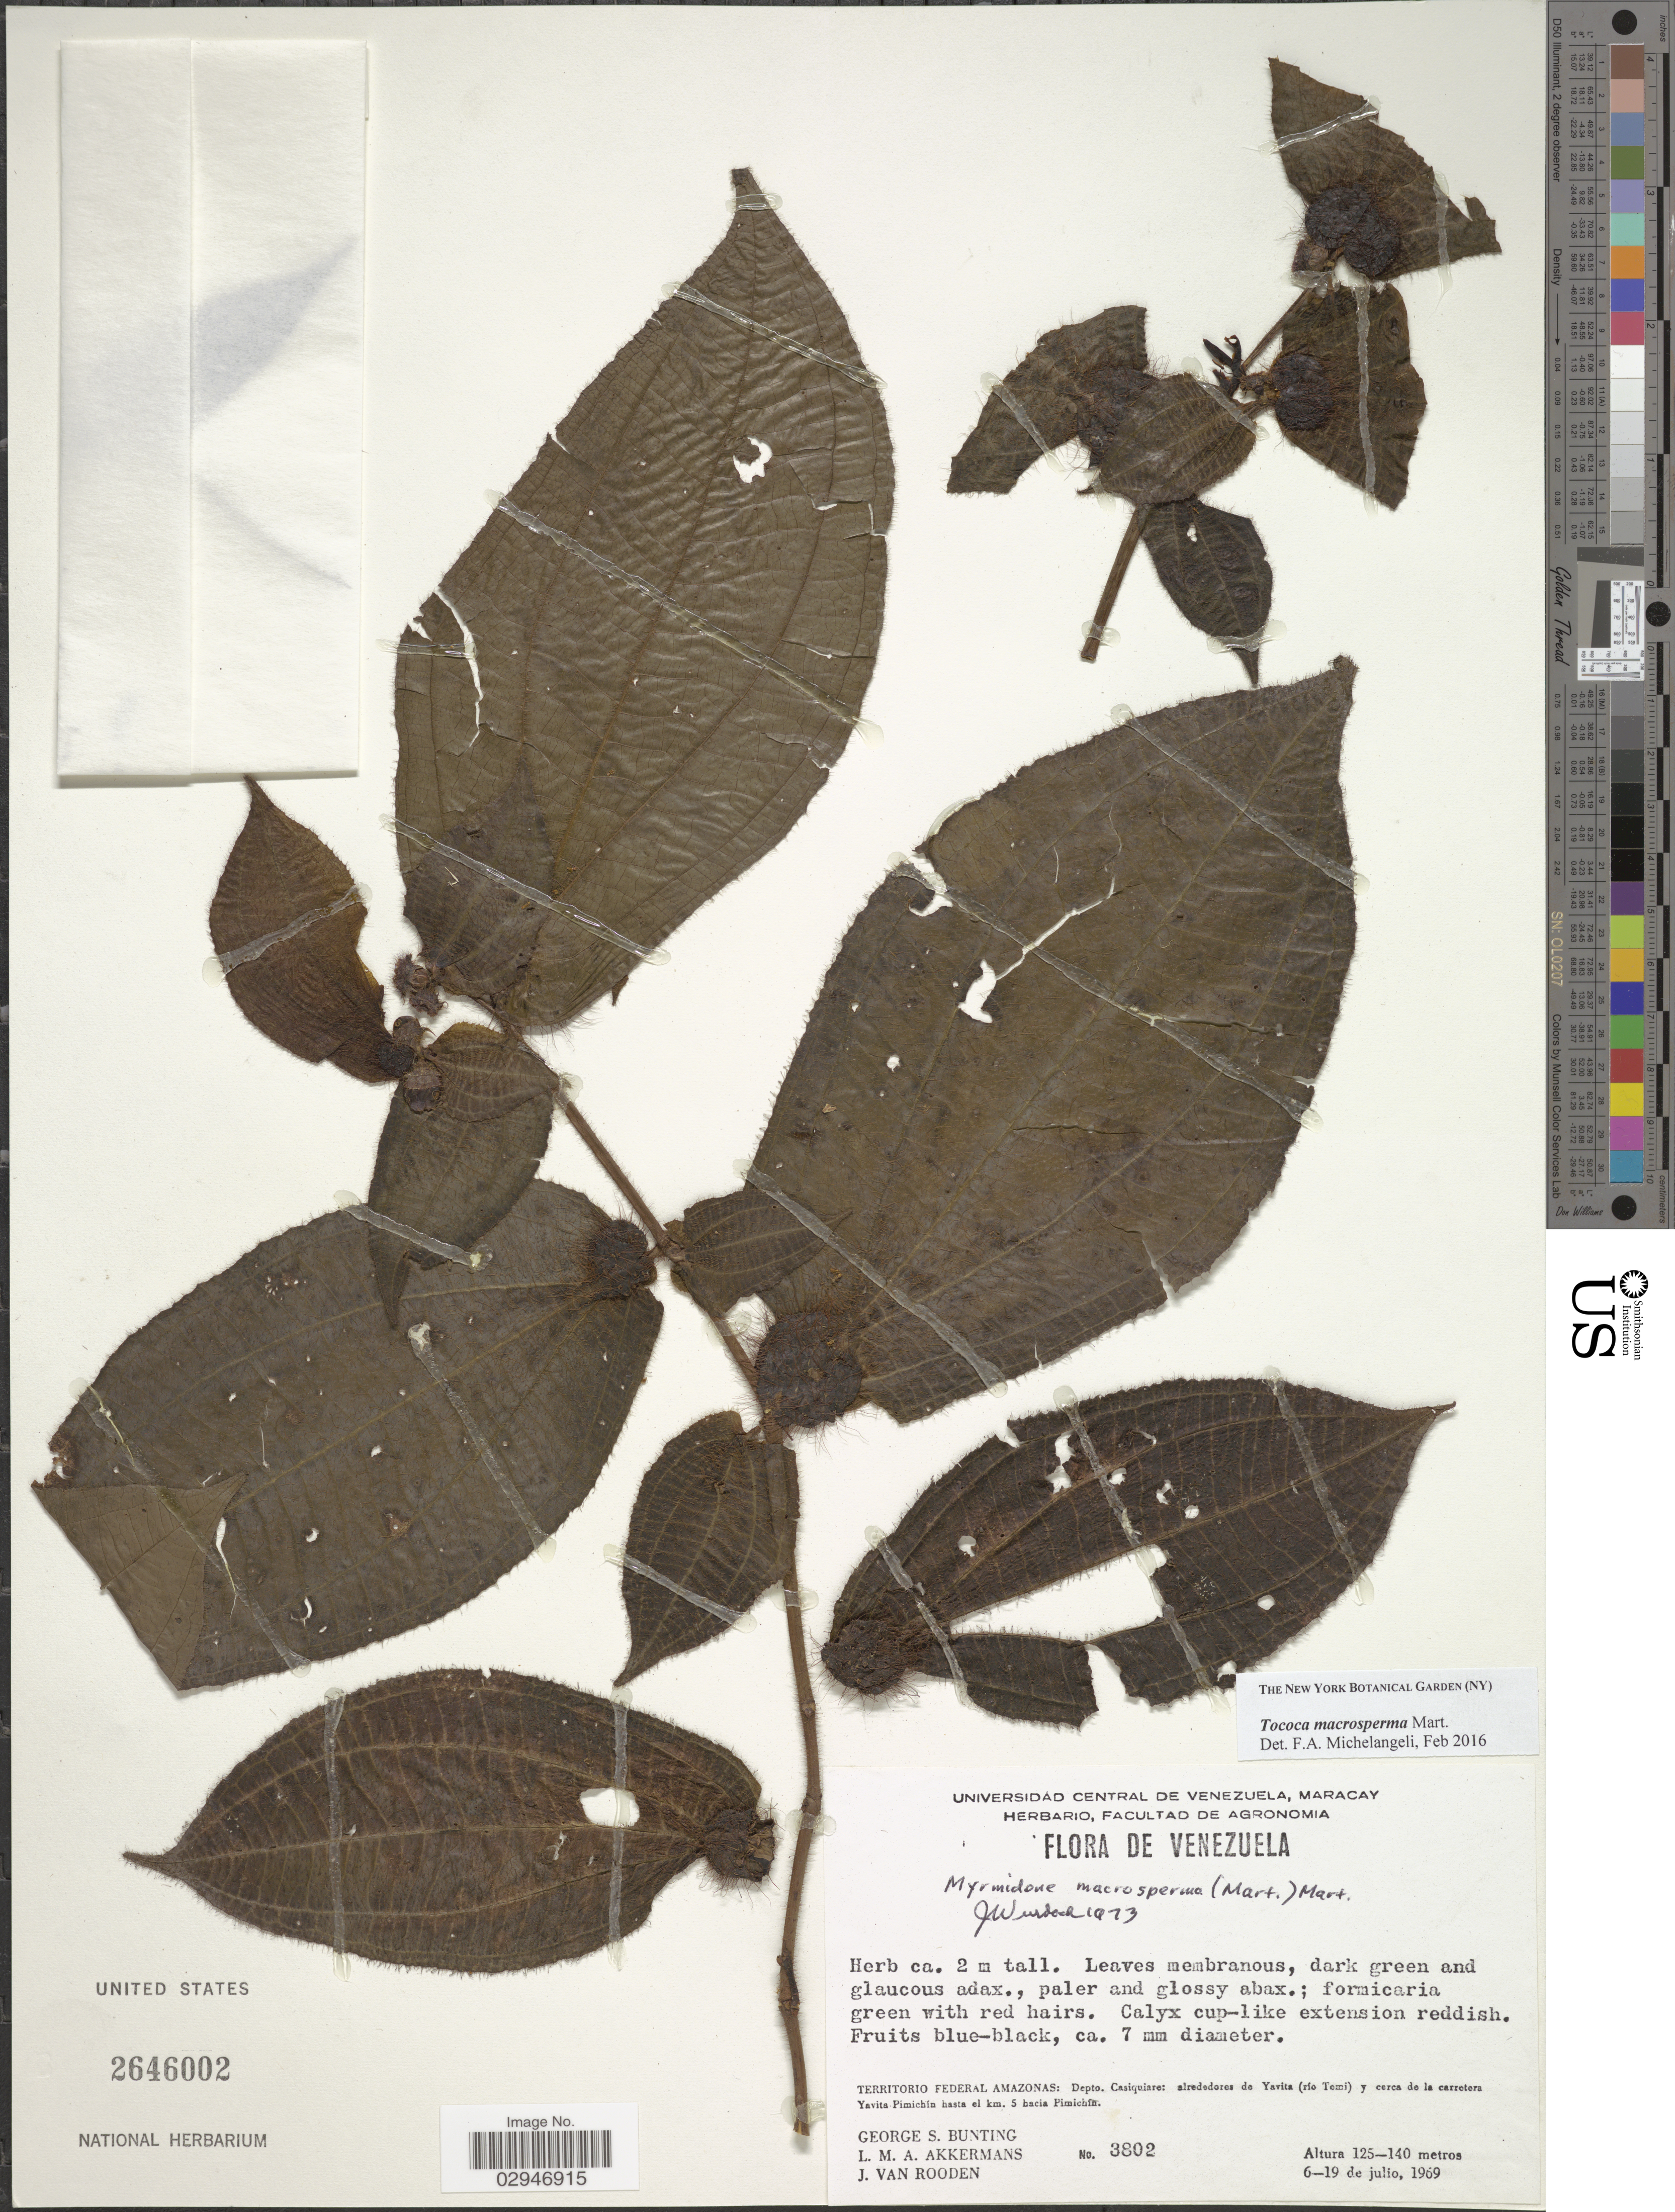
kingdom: Plantae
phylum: Tracheophyta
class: Magnoliopsida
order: Myrtales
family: Melastomataceae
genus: Tococa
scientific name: Tococa macrosperma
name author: Mart.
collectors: G. S. Bunting, L. M. Akkermans & J. Van Rooden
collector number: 3802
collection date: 1969-07-06/1969-07-19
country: Venezuela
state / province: Amazonas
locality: Territorio Federal Amazanas: Depto. Casiquiare: alrededores de Yavita (río Temi) y cerca de la carretera Yavita Pimichín hasta el km. 5 hacia Pimichin.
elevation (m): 125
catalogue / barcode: US 2646002